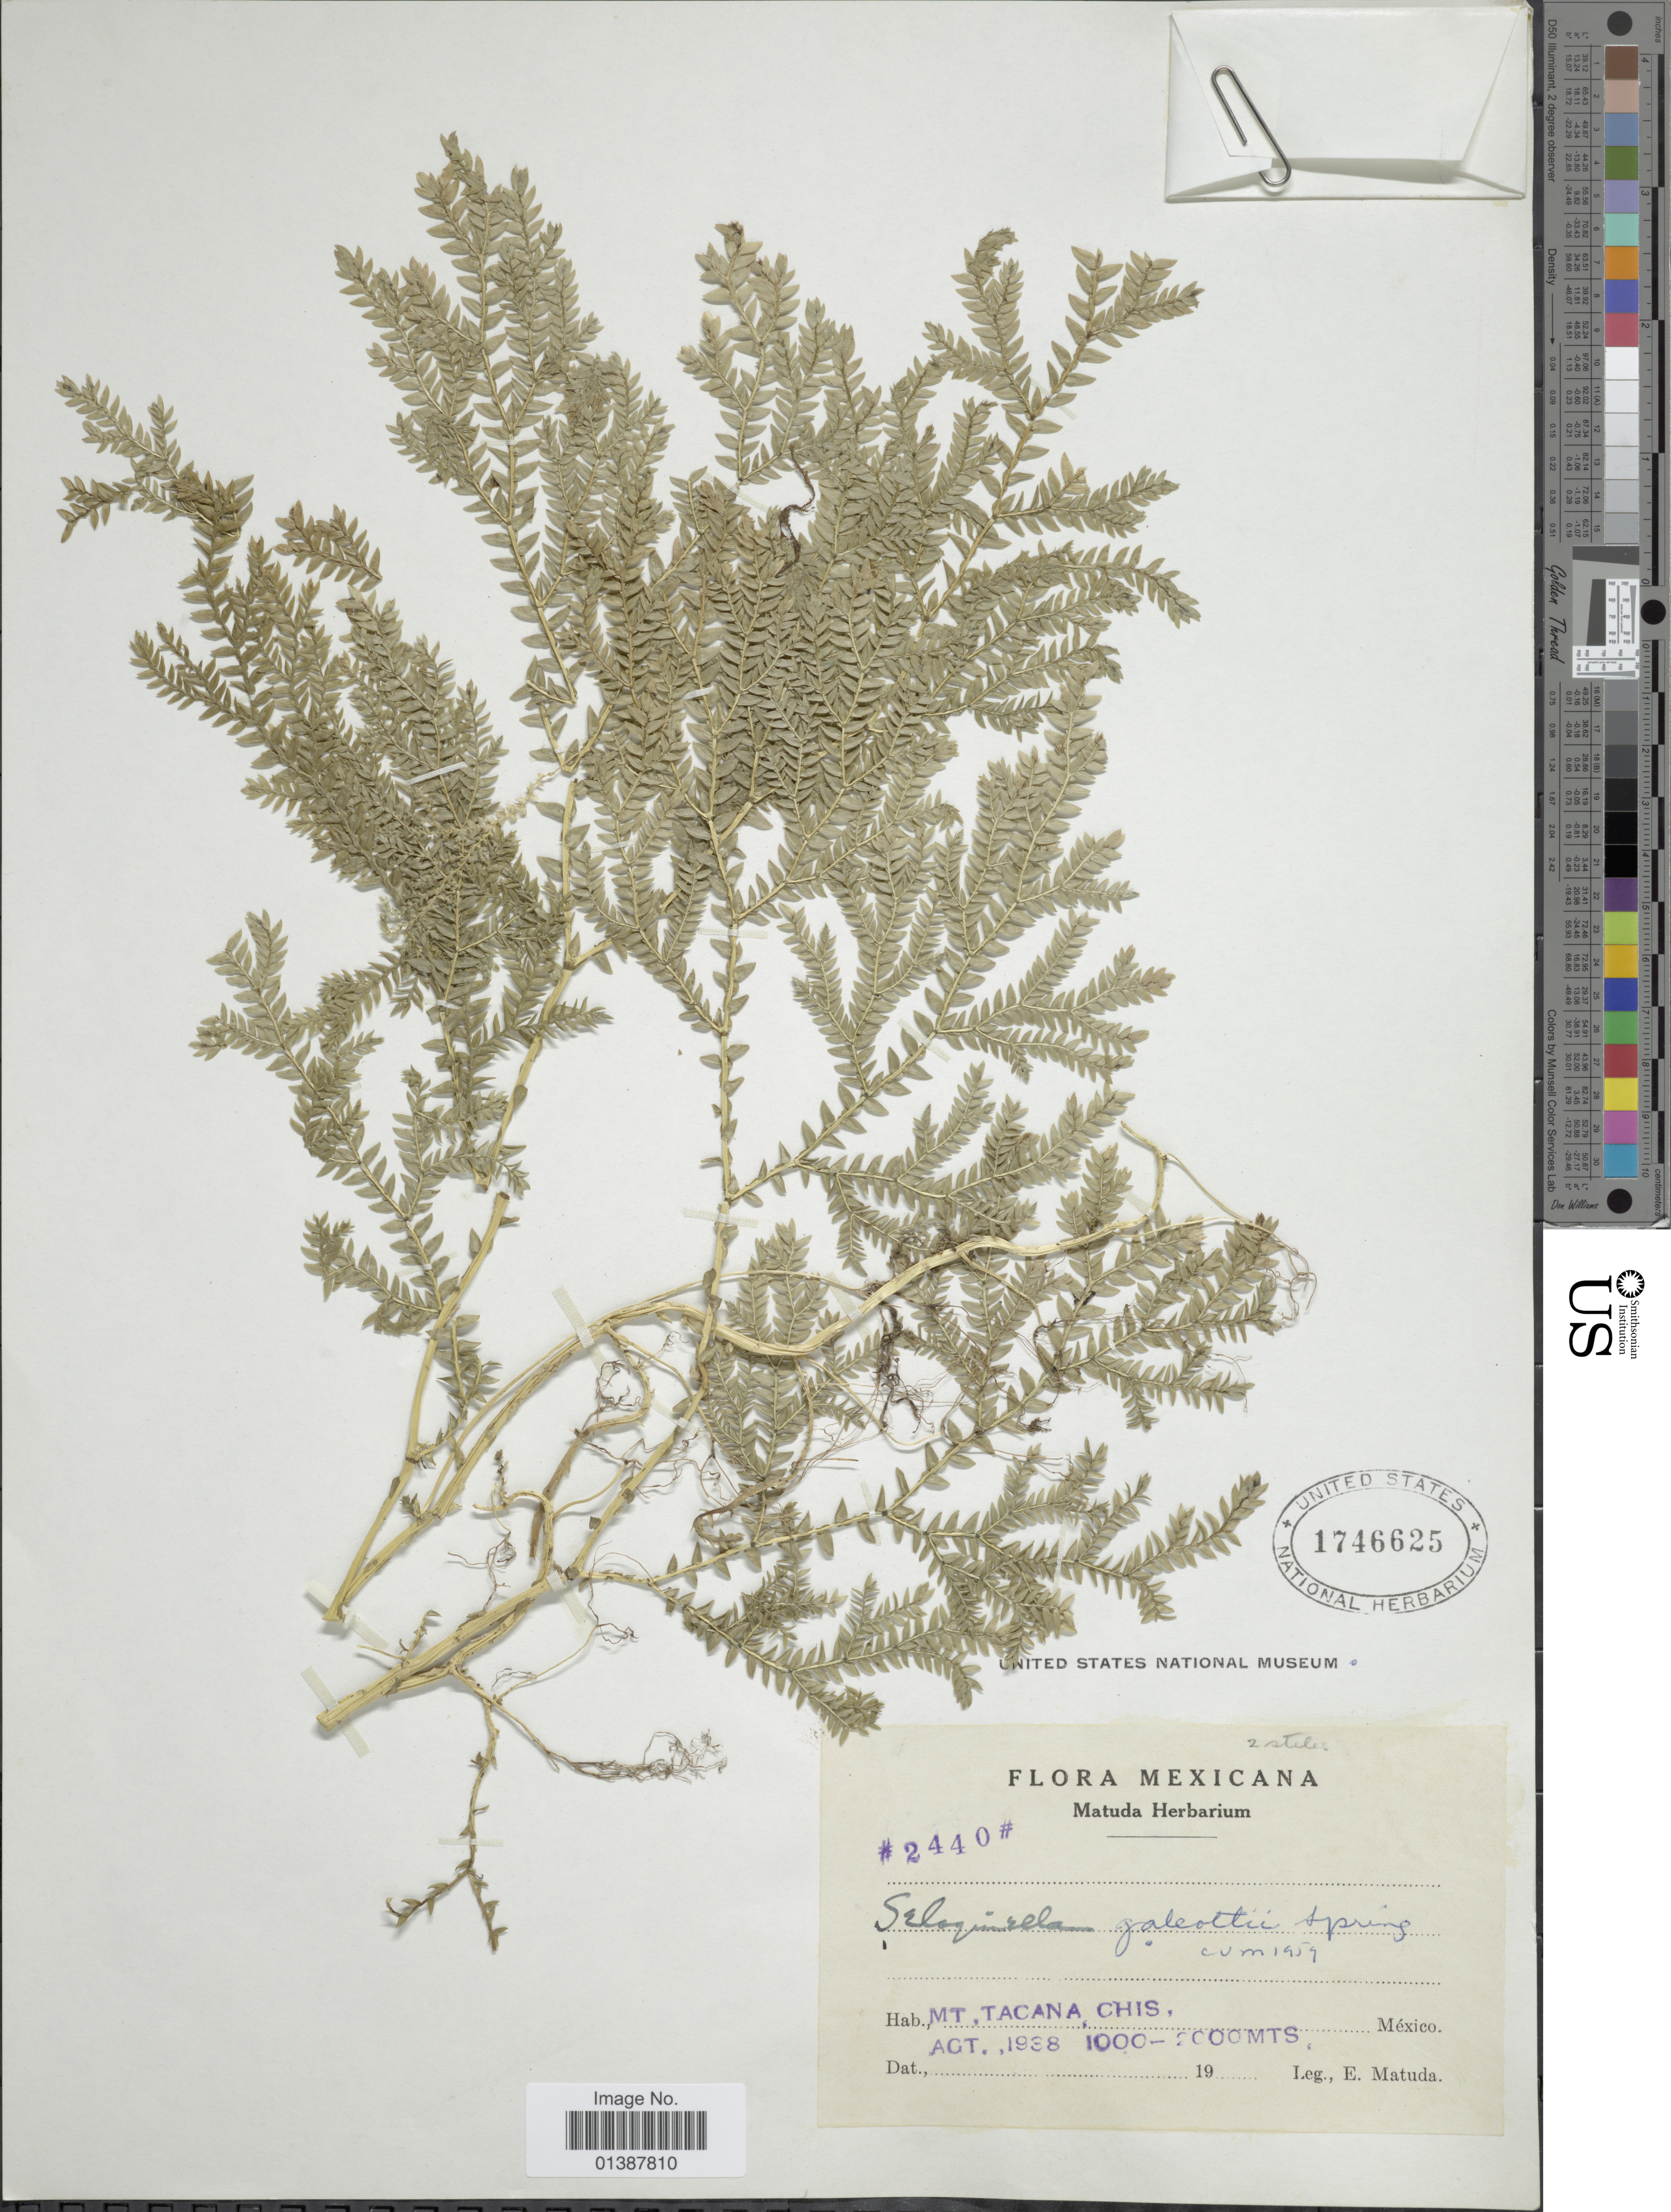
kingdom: Plantae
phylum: Tracheophyta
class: Lycopodiopsida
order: Selaginellales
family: Selaginellaceae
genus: Selaginella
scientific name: Selaginella galeottii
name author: Spring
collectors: E. Matuda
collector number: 2440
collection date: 1938-08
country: Mexico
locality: Mt Tacana, Chis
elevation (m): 1000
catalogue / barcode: US 1746625